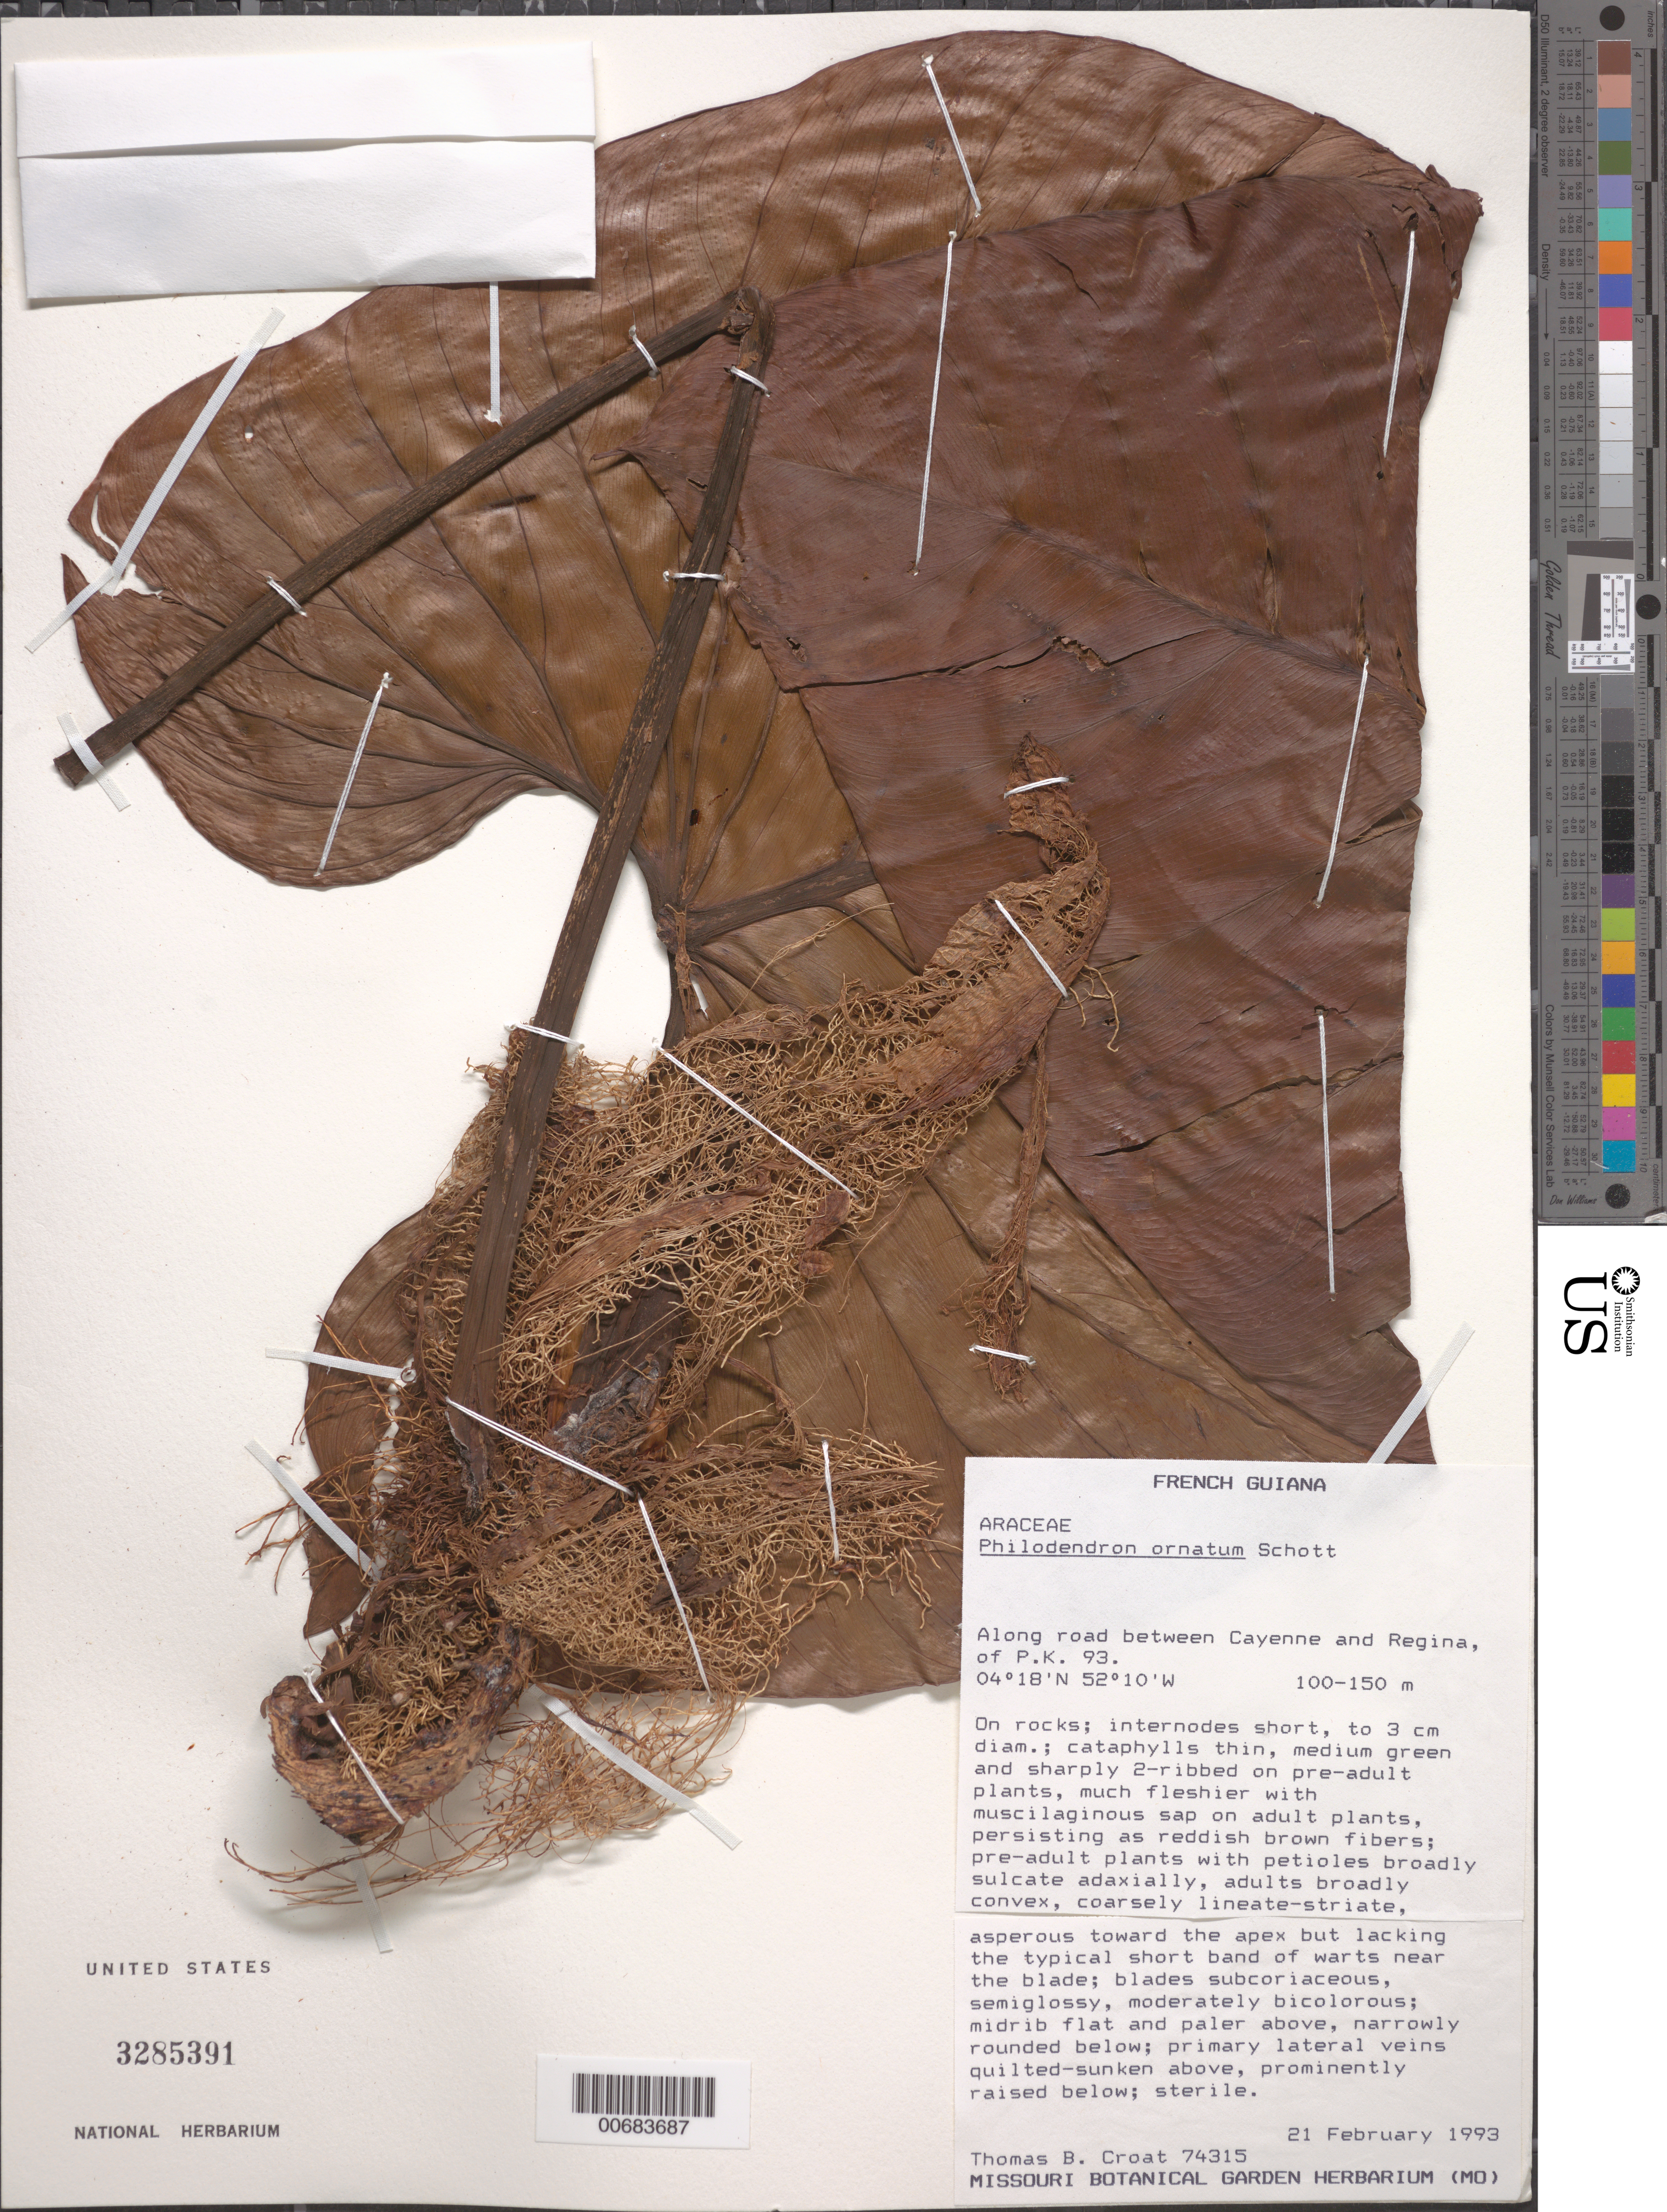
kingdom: Plantae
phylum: Tracheophyta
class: Liliopsida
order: Alismatales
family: Araceae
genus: Philodendron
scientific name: Philodendron ornatum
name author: Schott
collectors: T. B. Croat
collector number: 74315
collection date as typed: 21-Feb-93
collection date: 1993-02-21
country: French Guiana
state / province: Cayenne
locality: Cayenne to Regina, P.K. 93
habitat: On rocks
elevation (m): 100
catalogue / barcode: US 3285391